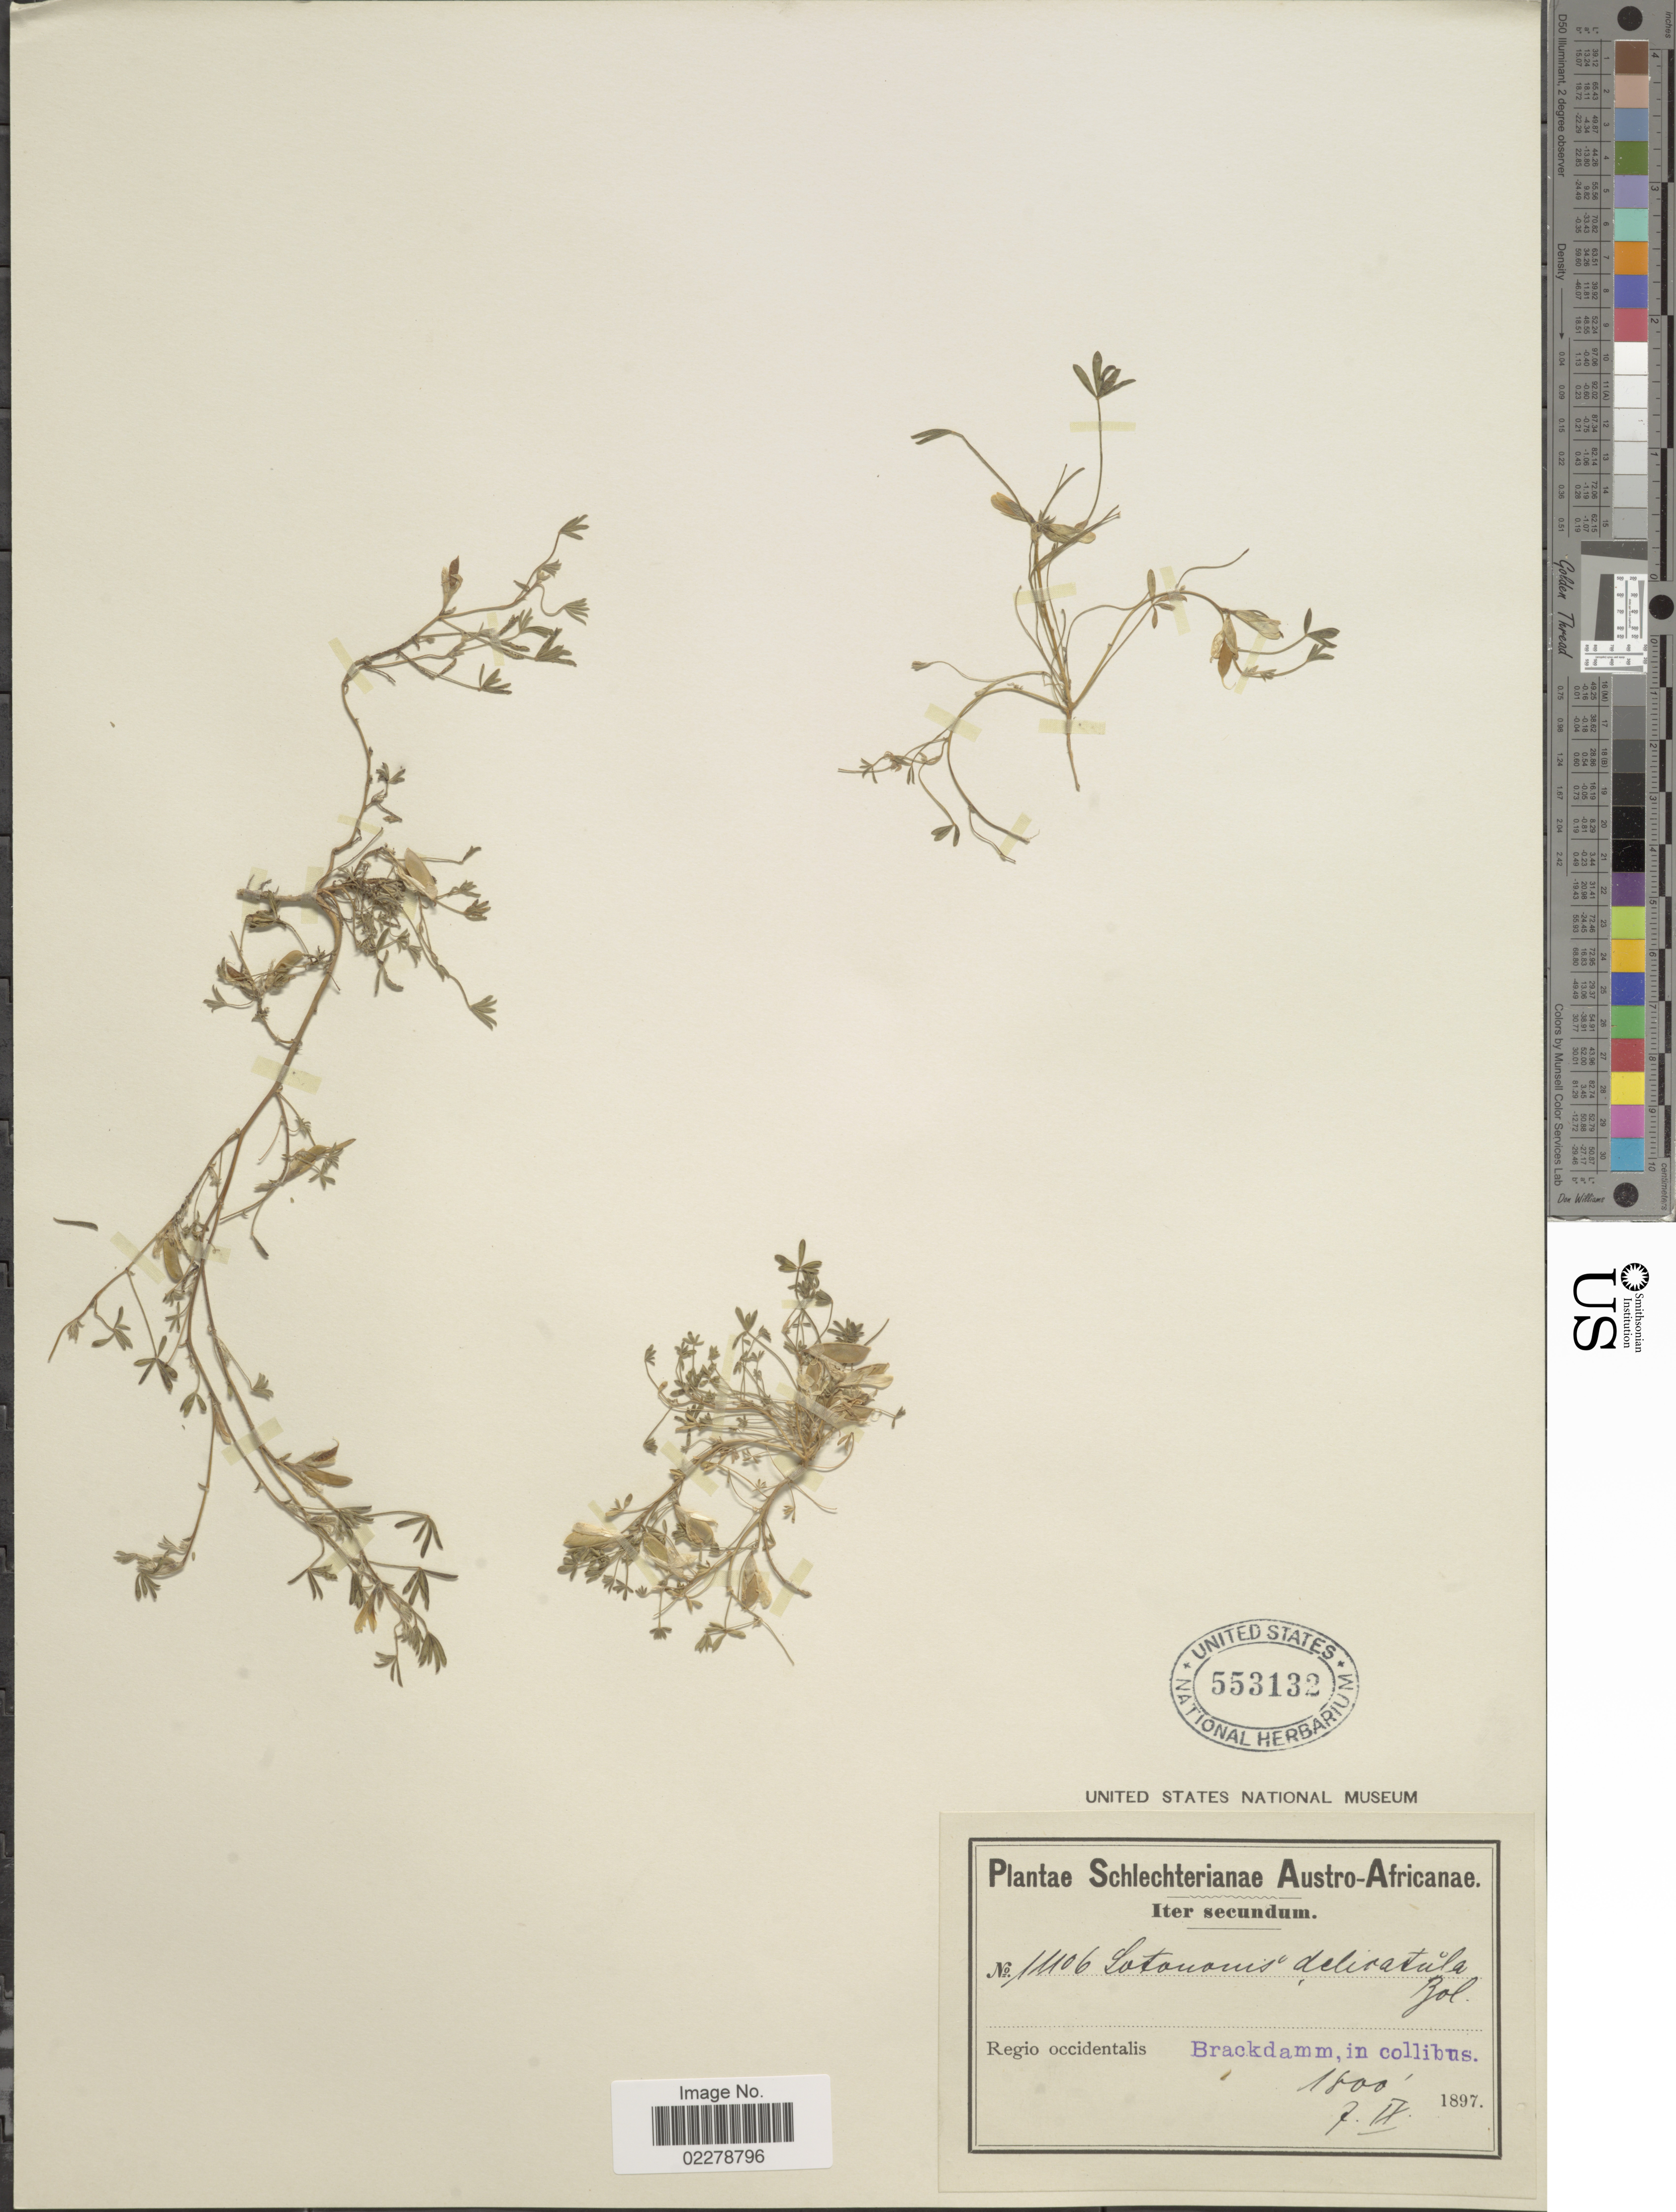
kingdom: Plantae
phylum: Tracheophyta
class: Magnoliopsida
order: Fabales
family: Fabaceae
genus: Lotononis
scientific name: Lotononis delicatula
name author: De Wild.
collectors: Schlechter, --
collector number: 11106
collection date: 1897-09-07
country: South Africa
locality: Austro - Aficanae. Regio occidentalis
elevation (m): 549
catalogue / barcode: US 553132